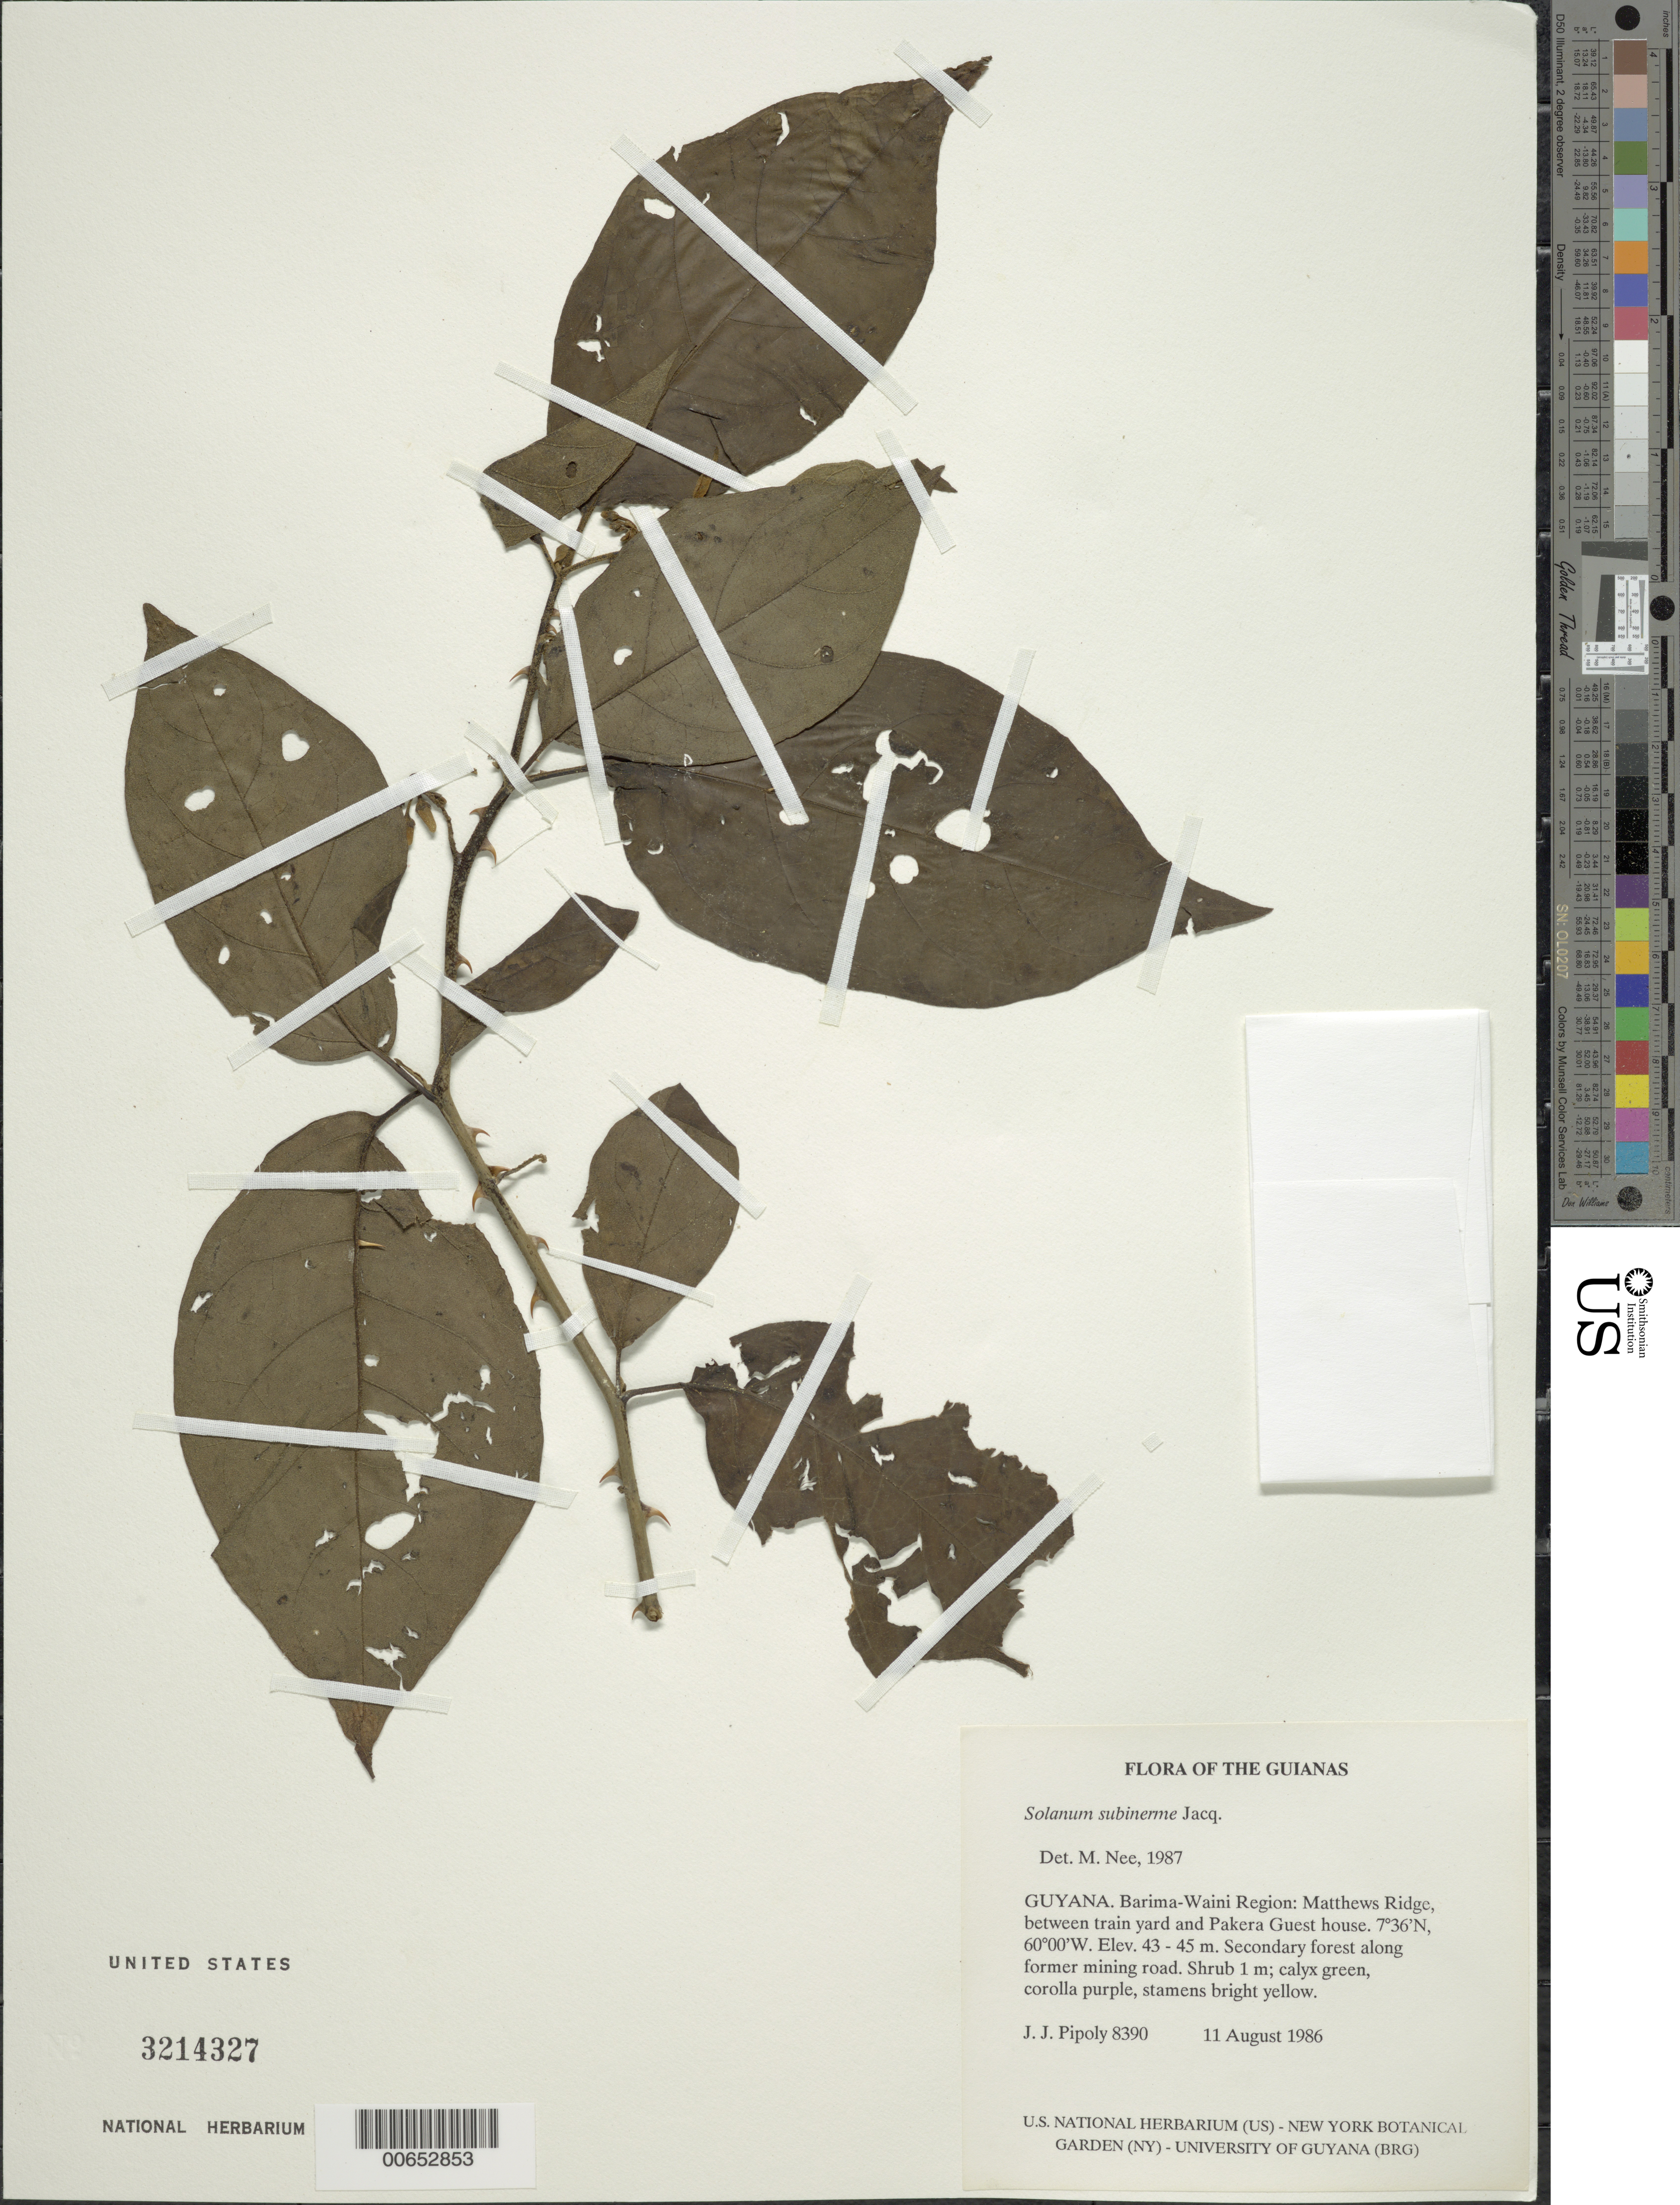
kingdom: Plantae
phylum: Tracheophyta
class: Magnoliopsida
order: Solanales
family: Solanaceae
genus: Solanum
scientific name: Solanum subinerme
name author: Jacq.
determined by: Nee, Michael H.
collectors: J. J. Pipoly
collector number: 8390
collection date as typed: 8 Aug 1986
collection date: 1986-08-08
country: Guyana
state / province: Barima-Waini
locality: Matthews Ridge, between train yard and Pakera Guest house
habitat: Secondary forest along former mining road.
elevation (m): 45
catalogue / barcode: US 3214327